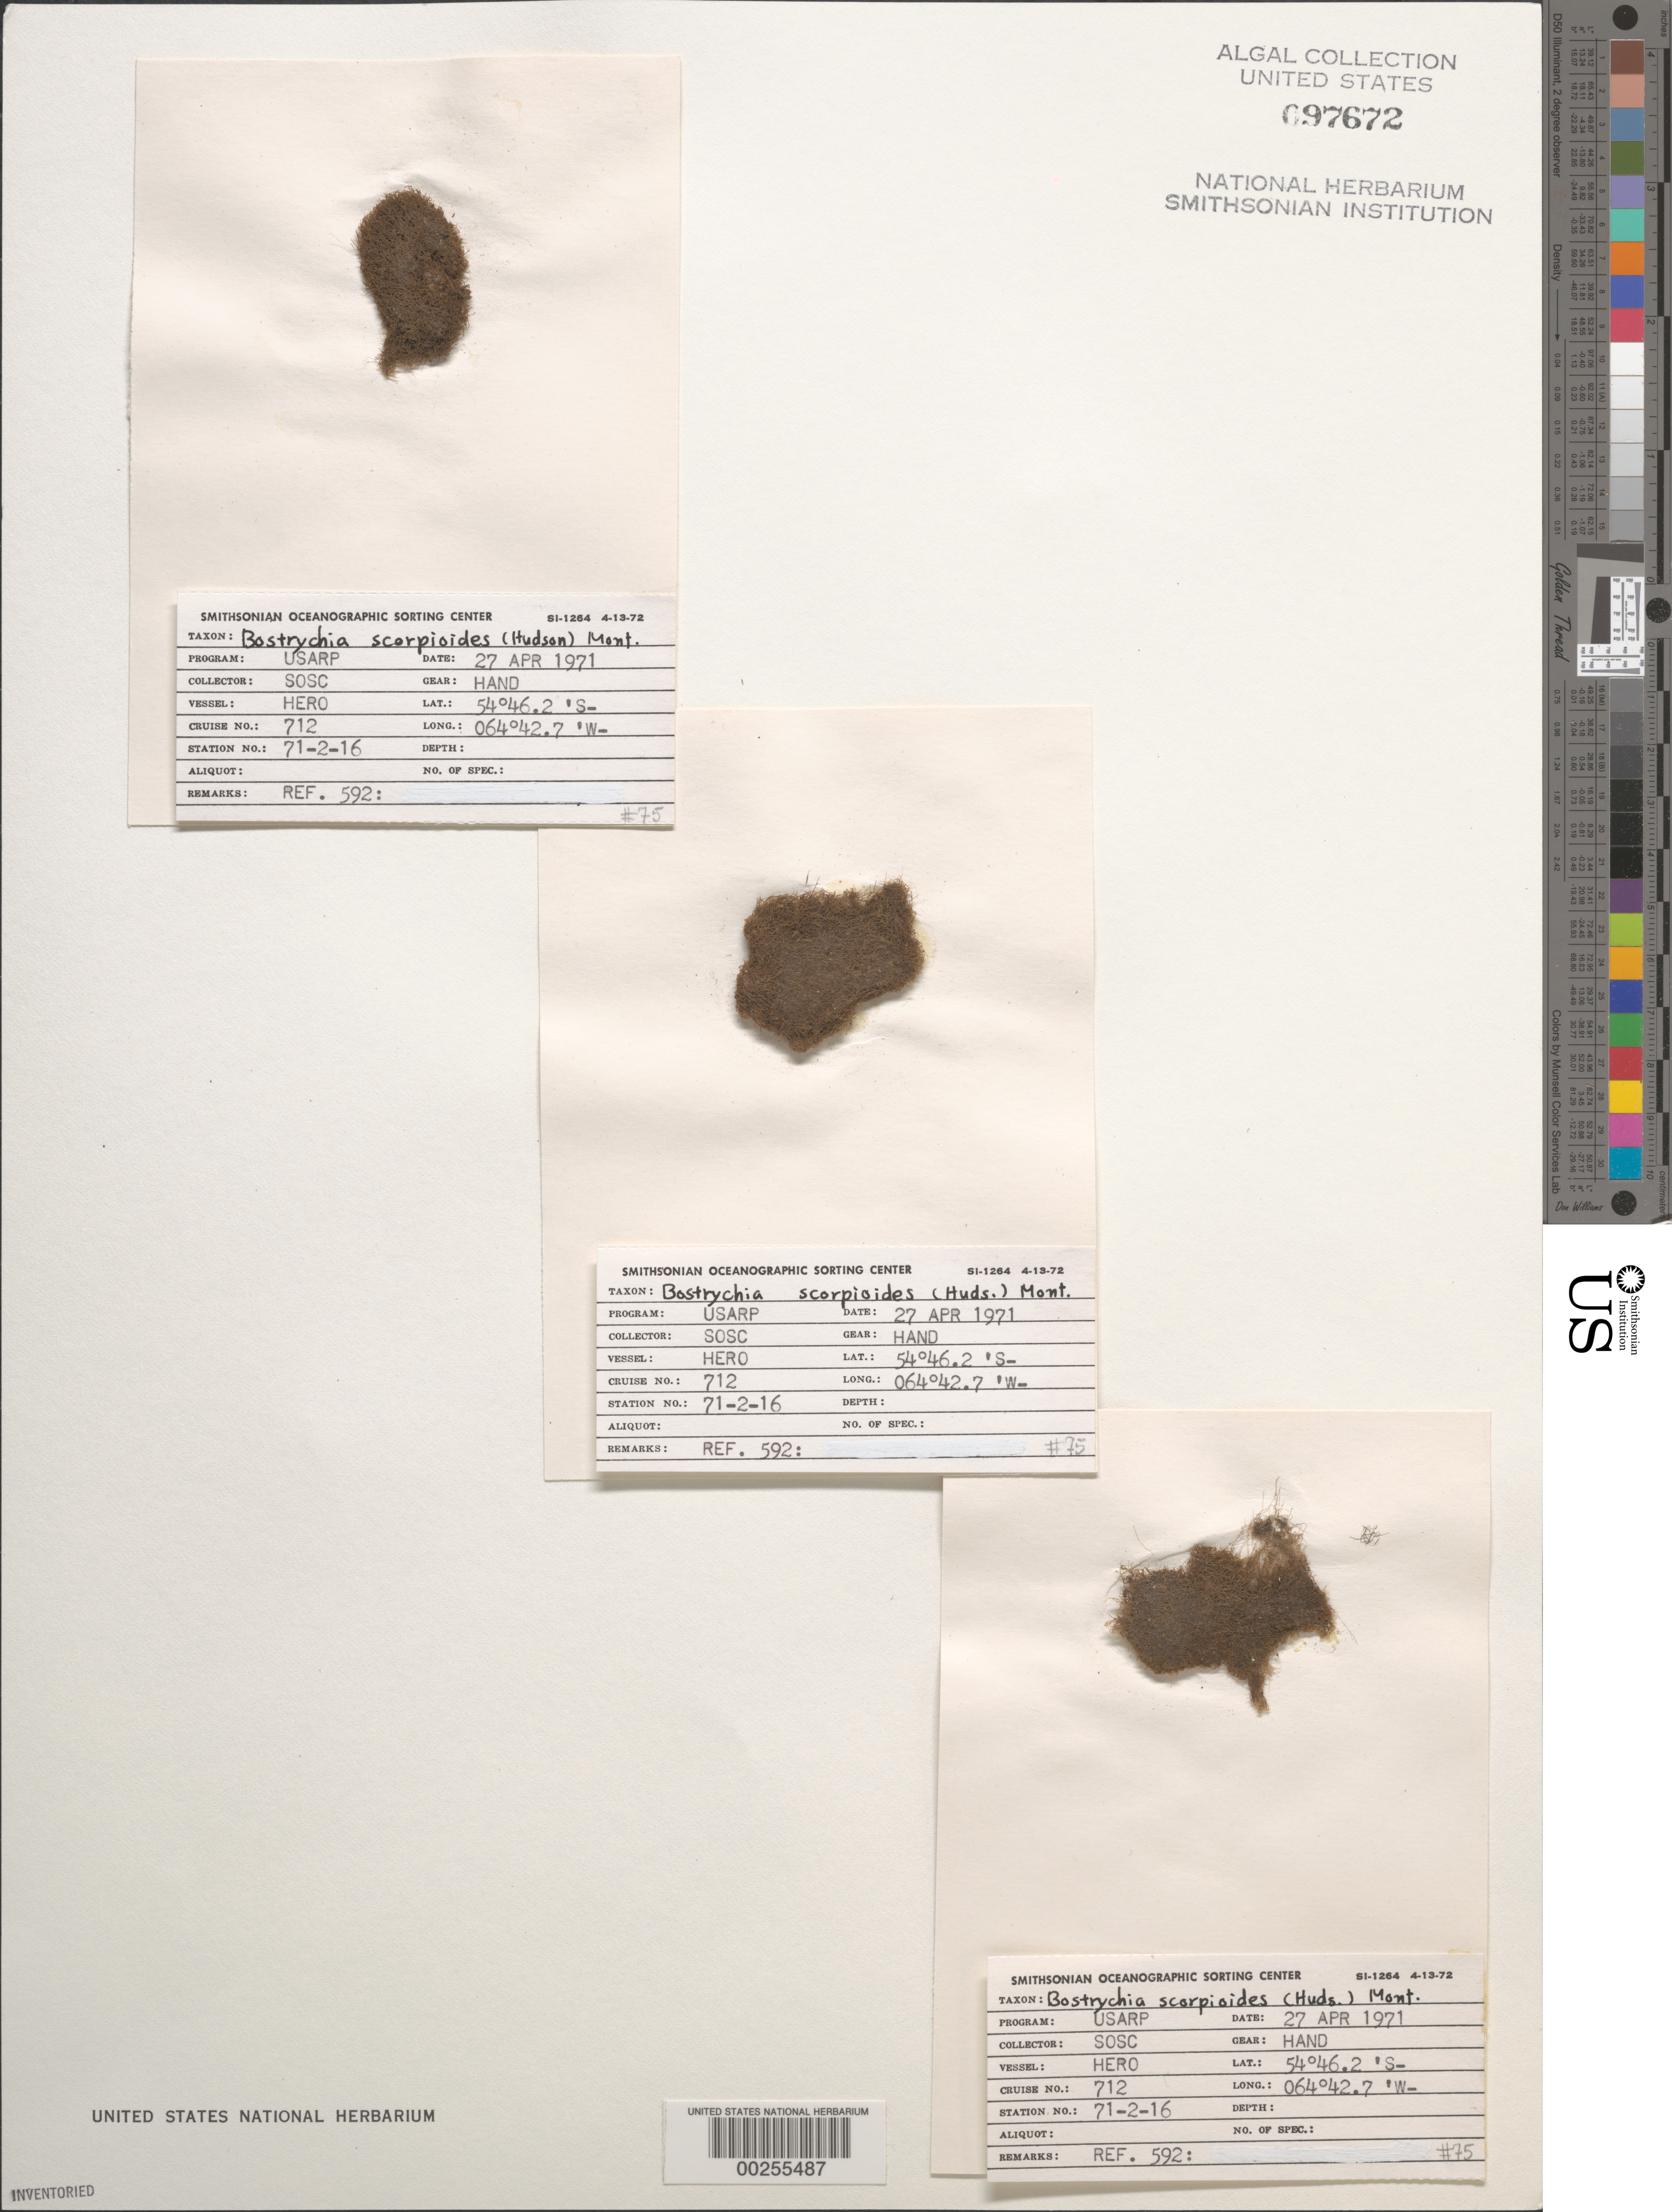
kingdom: Plantae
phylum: Rhodophyta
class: Florideophyceae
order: Ceramiales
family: Rhodomelaceae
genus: Bostrychia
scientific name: Bostrychia scorpioides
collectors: SOSC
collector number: Station 71-2-16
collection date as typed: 27 Apr 1971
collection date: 1971-04-27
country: Argentina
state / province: Tierra del Fuego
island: Isla de los Estados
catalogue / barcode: US 97672